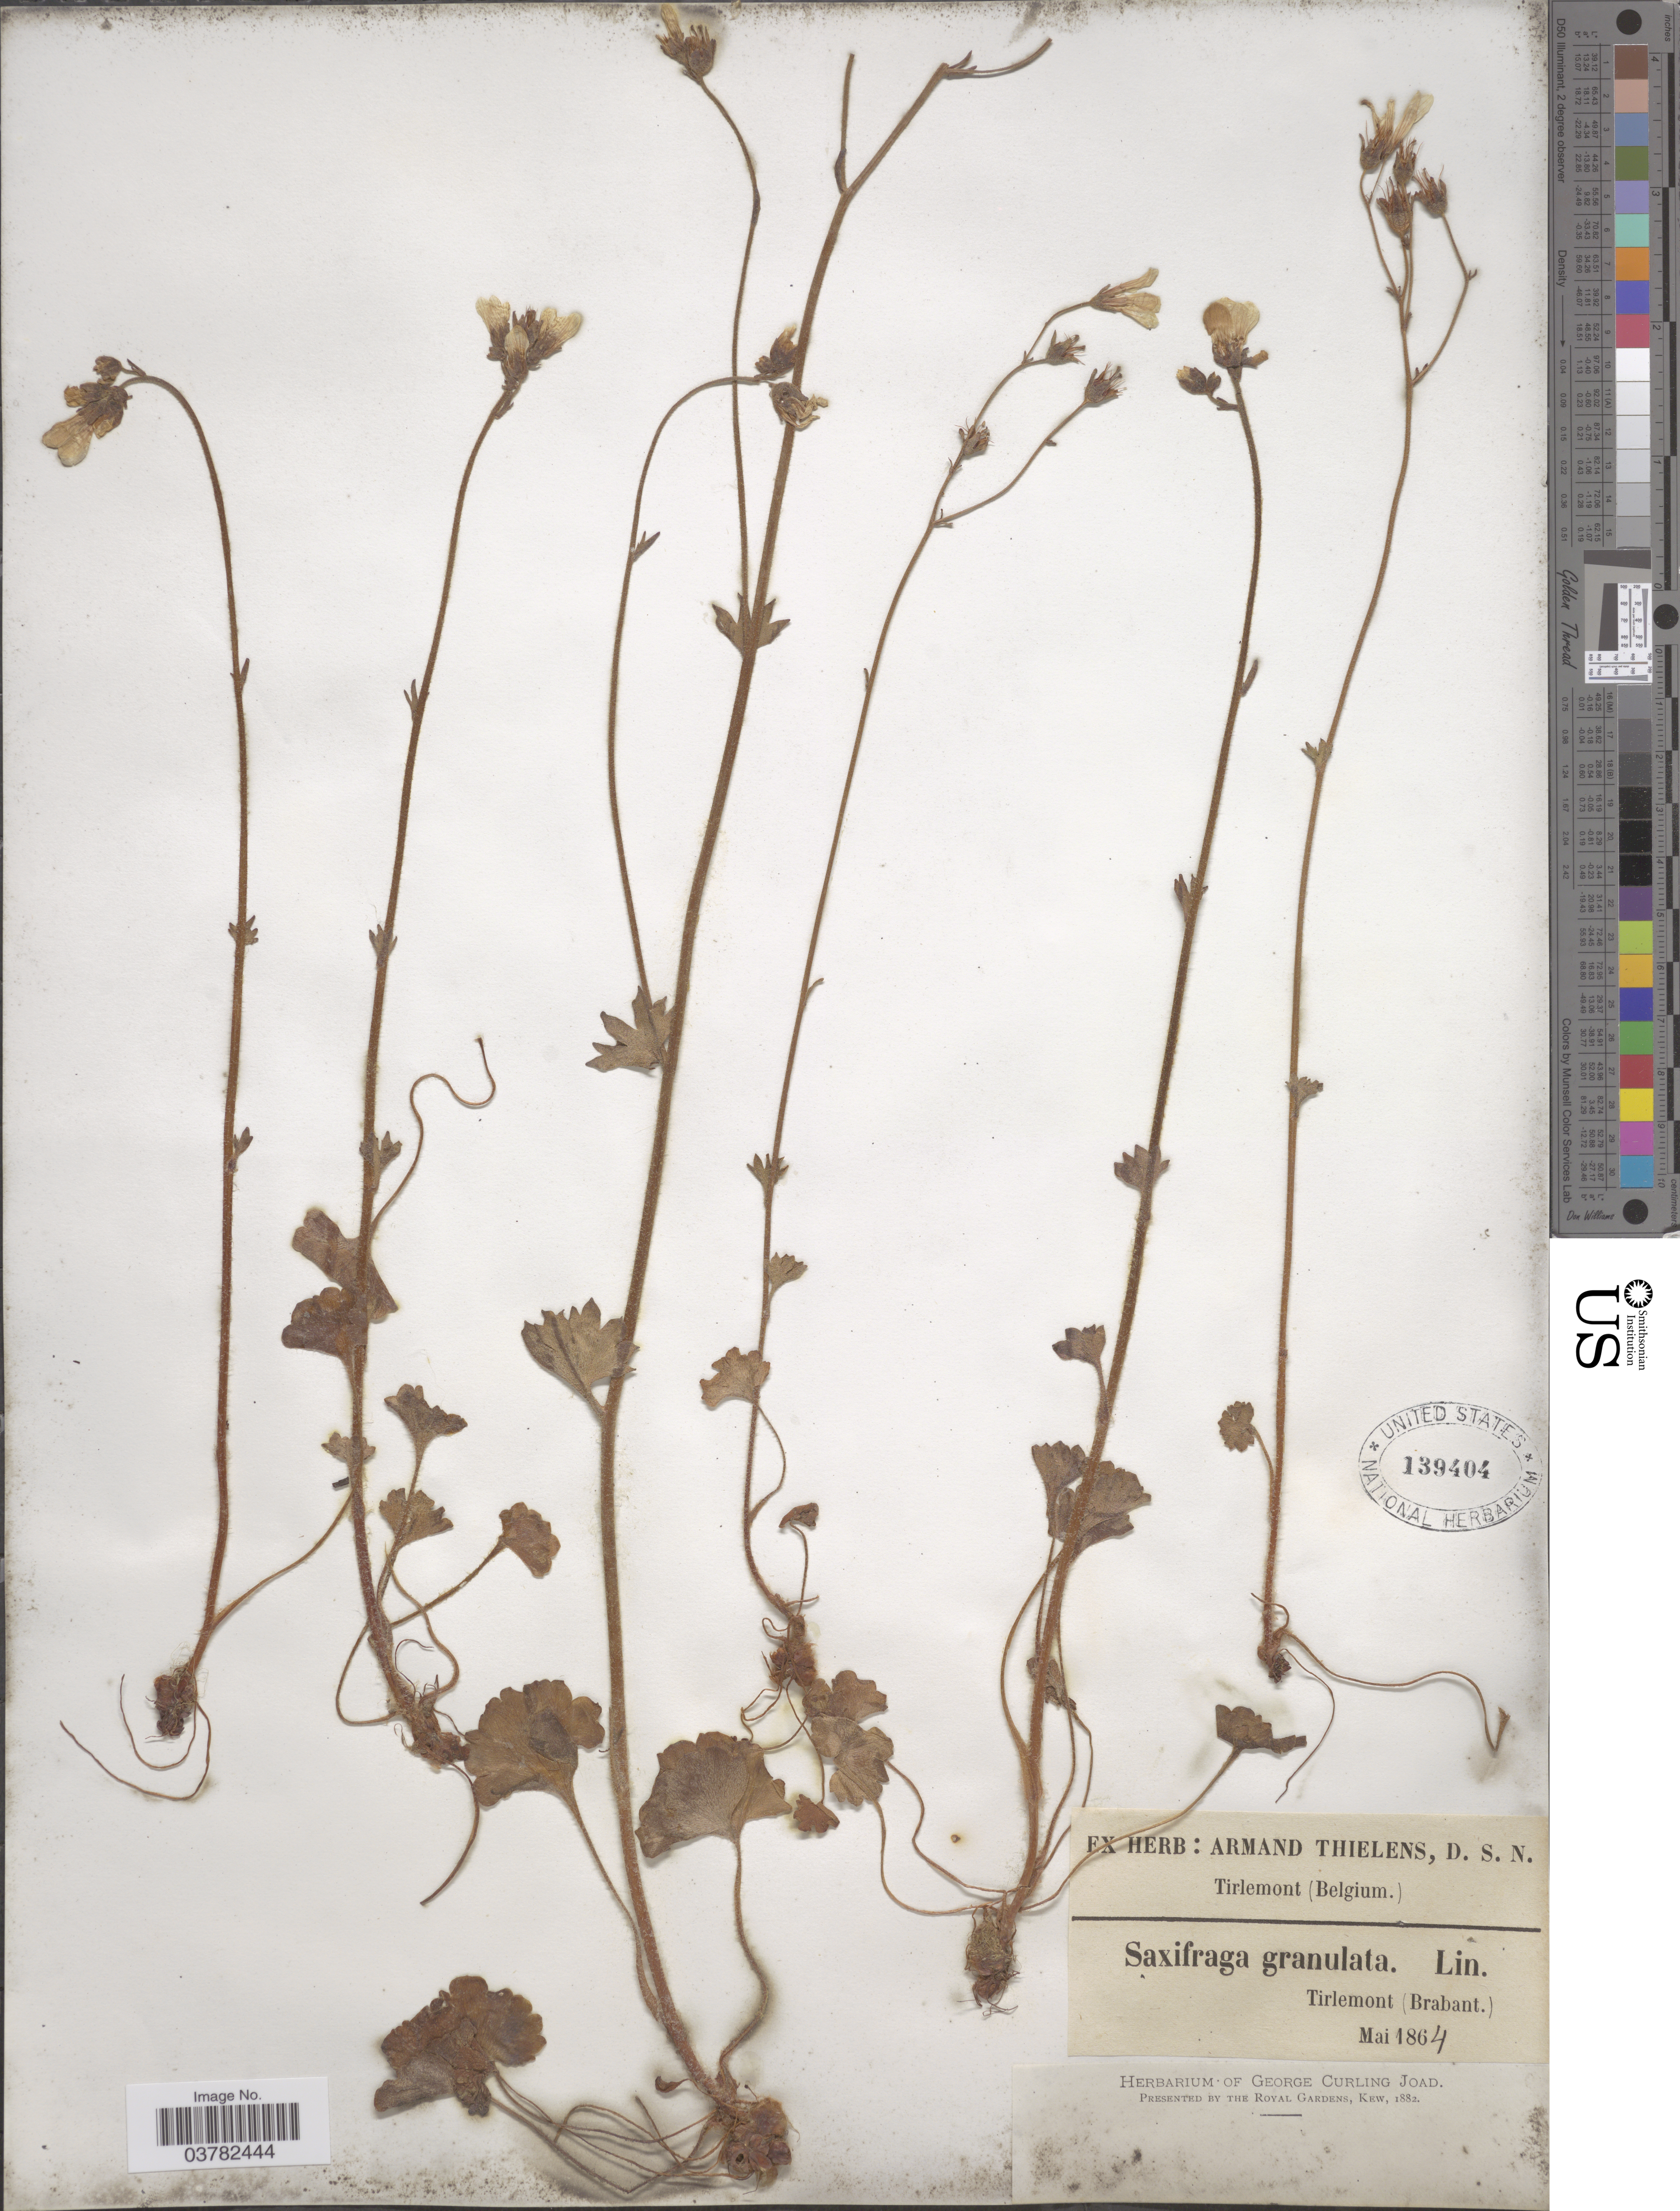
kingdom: Plantae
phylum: Tracheophyta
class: Magnoliopsida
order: Saxifragales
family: Saxifragaceae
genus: Saxifraga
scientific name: Saxifraga granulata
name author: L.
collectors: ex herb. Armand Thielens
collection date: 1864-05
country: Belgium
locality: Tirlemont (Brabant).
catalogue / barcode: US 139404